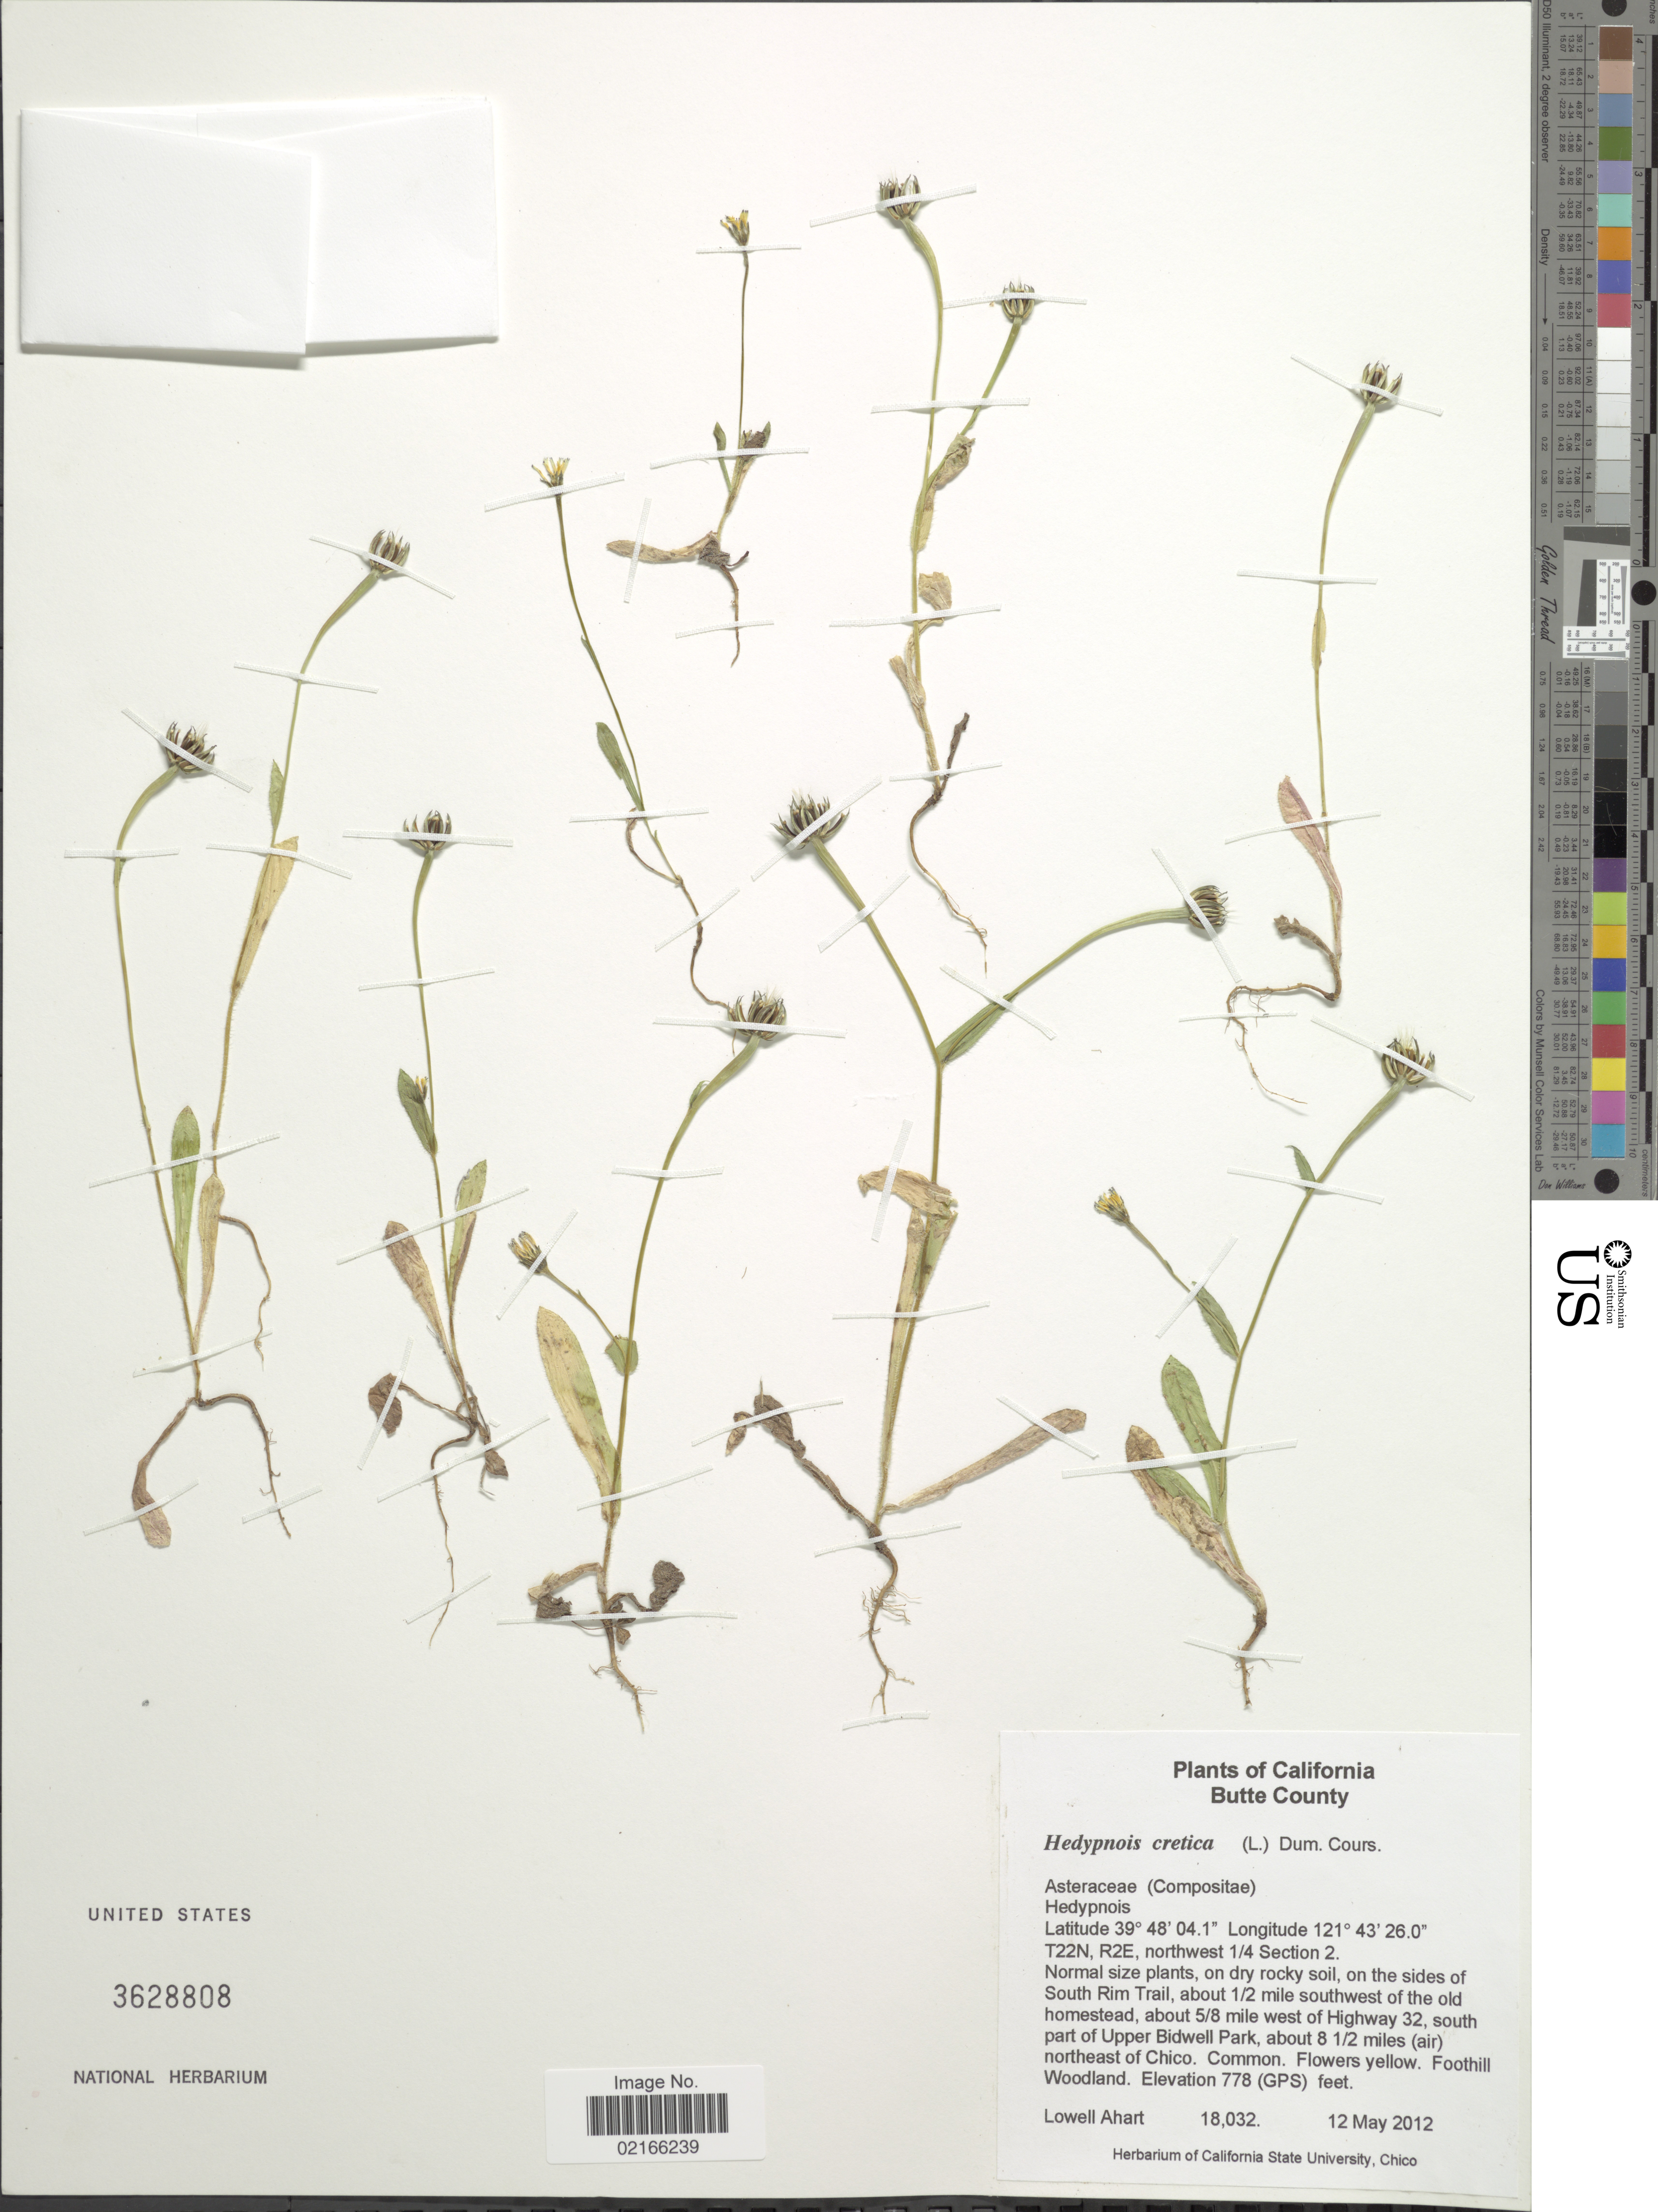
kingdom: Plantae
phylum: Tracheophyta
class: Magnoliopsida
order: Asterales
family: Asteraceae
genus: Hedypnois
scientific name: Hedypnois rhagadioloides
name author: (L.) F.W. Schmidt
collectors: L. Ahart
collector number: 18032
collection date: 2012-05-12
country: United States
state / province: California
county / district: Butte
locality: Butte County. T22N, R2E, northwest ¼ Section 2. on the sides of South Rim Trail, about 1/2 mile southwest of the old homestead, about 5/8 mile west of Highway 32, south of part of Upper Bidwell Park, about 8 1/2 miles (air) northeast of Chico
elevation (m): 237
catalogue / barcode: US 3628808